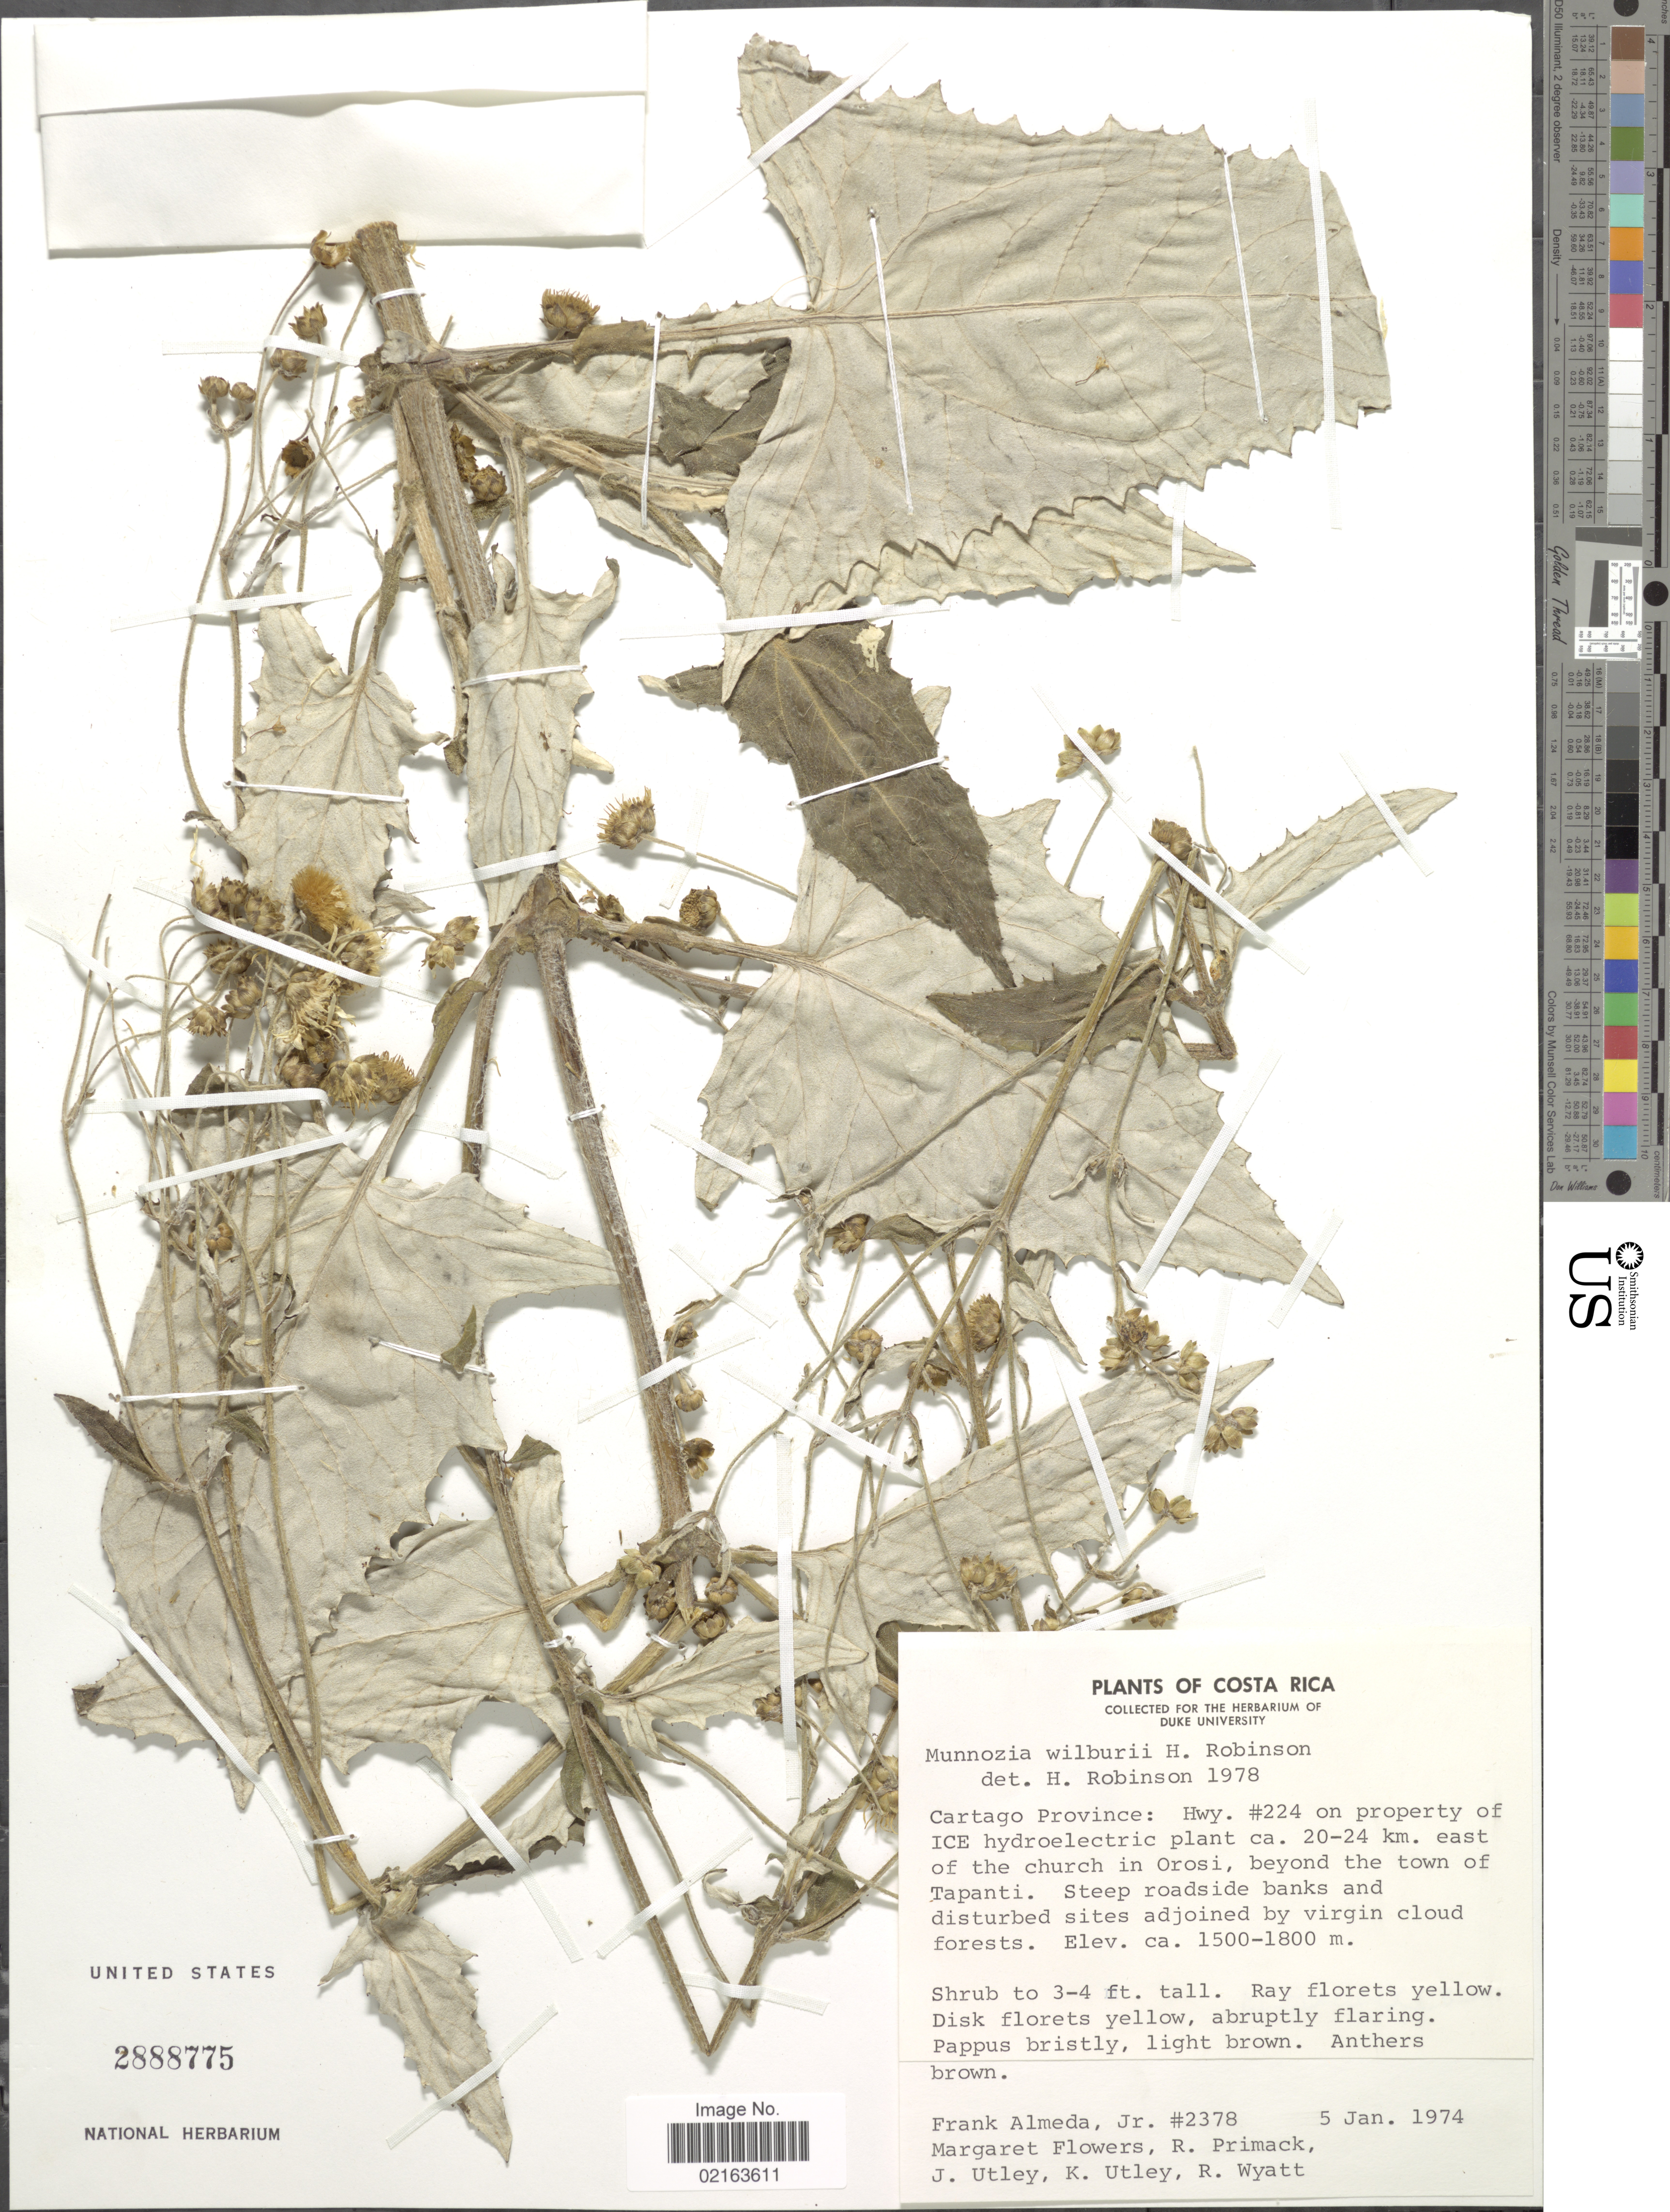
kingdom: Plantae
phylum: Tracheophyta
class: Magnoliopsida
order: Asterales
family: Asteraceae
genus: Munnozia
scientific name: Munnozia wilburii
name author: H. Rob.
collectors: F. Almeda, M. Flowers, R. Primack, J. Utley & et al.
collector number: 2378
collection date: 1974-01-05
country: Costa Rica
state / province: Cartago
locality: Cartago Province: Hwy. #224 on property of ICE hydroelectric plant ca. 20-24 km. east of the church in Orosi, beyond the town of Tapanti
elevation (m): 1500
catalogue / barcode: US 2888775